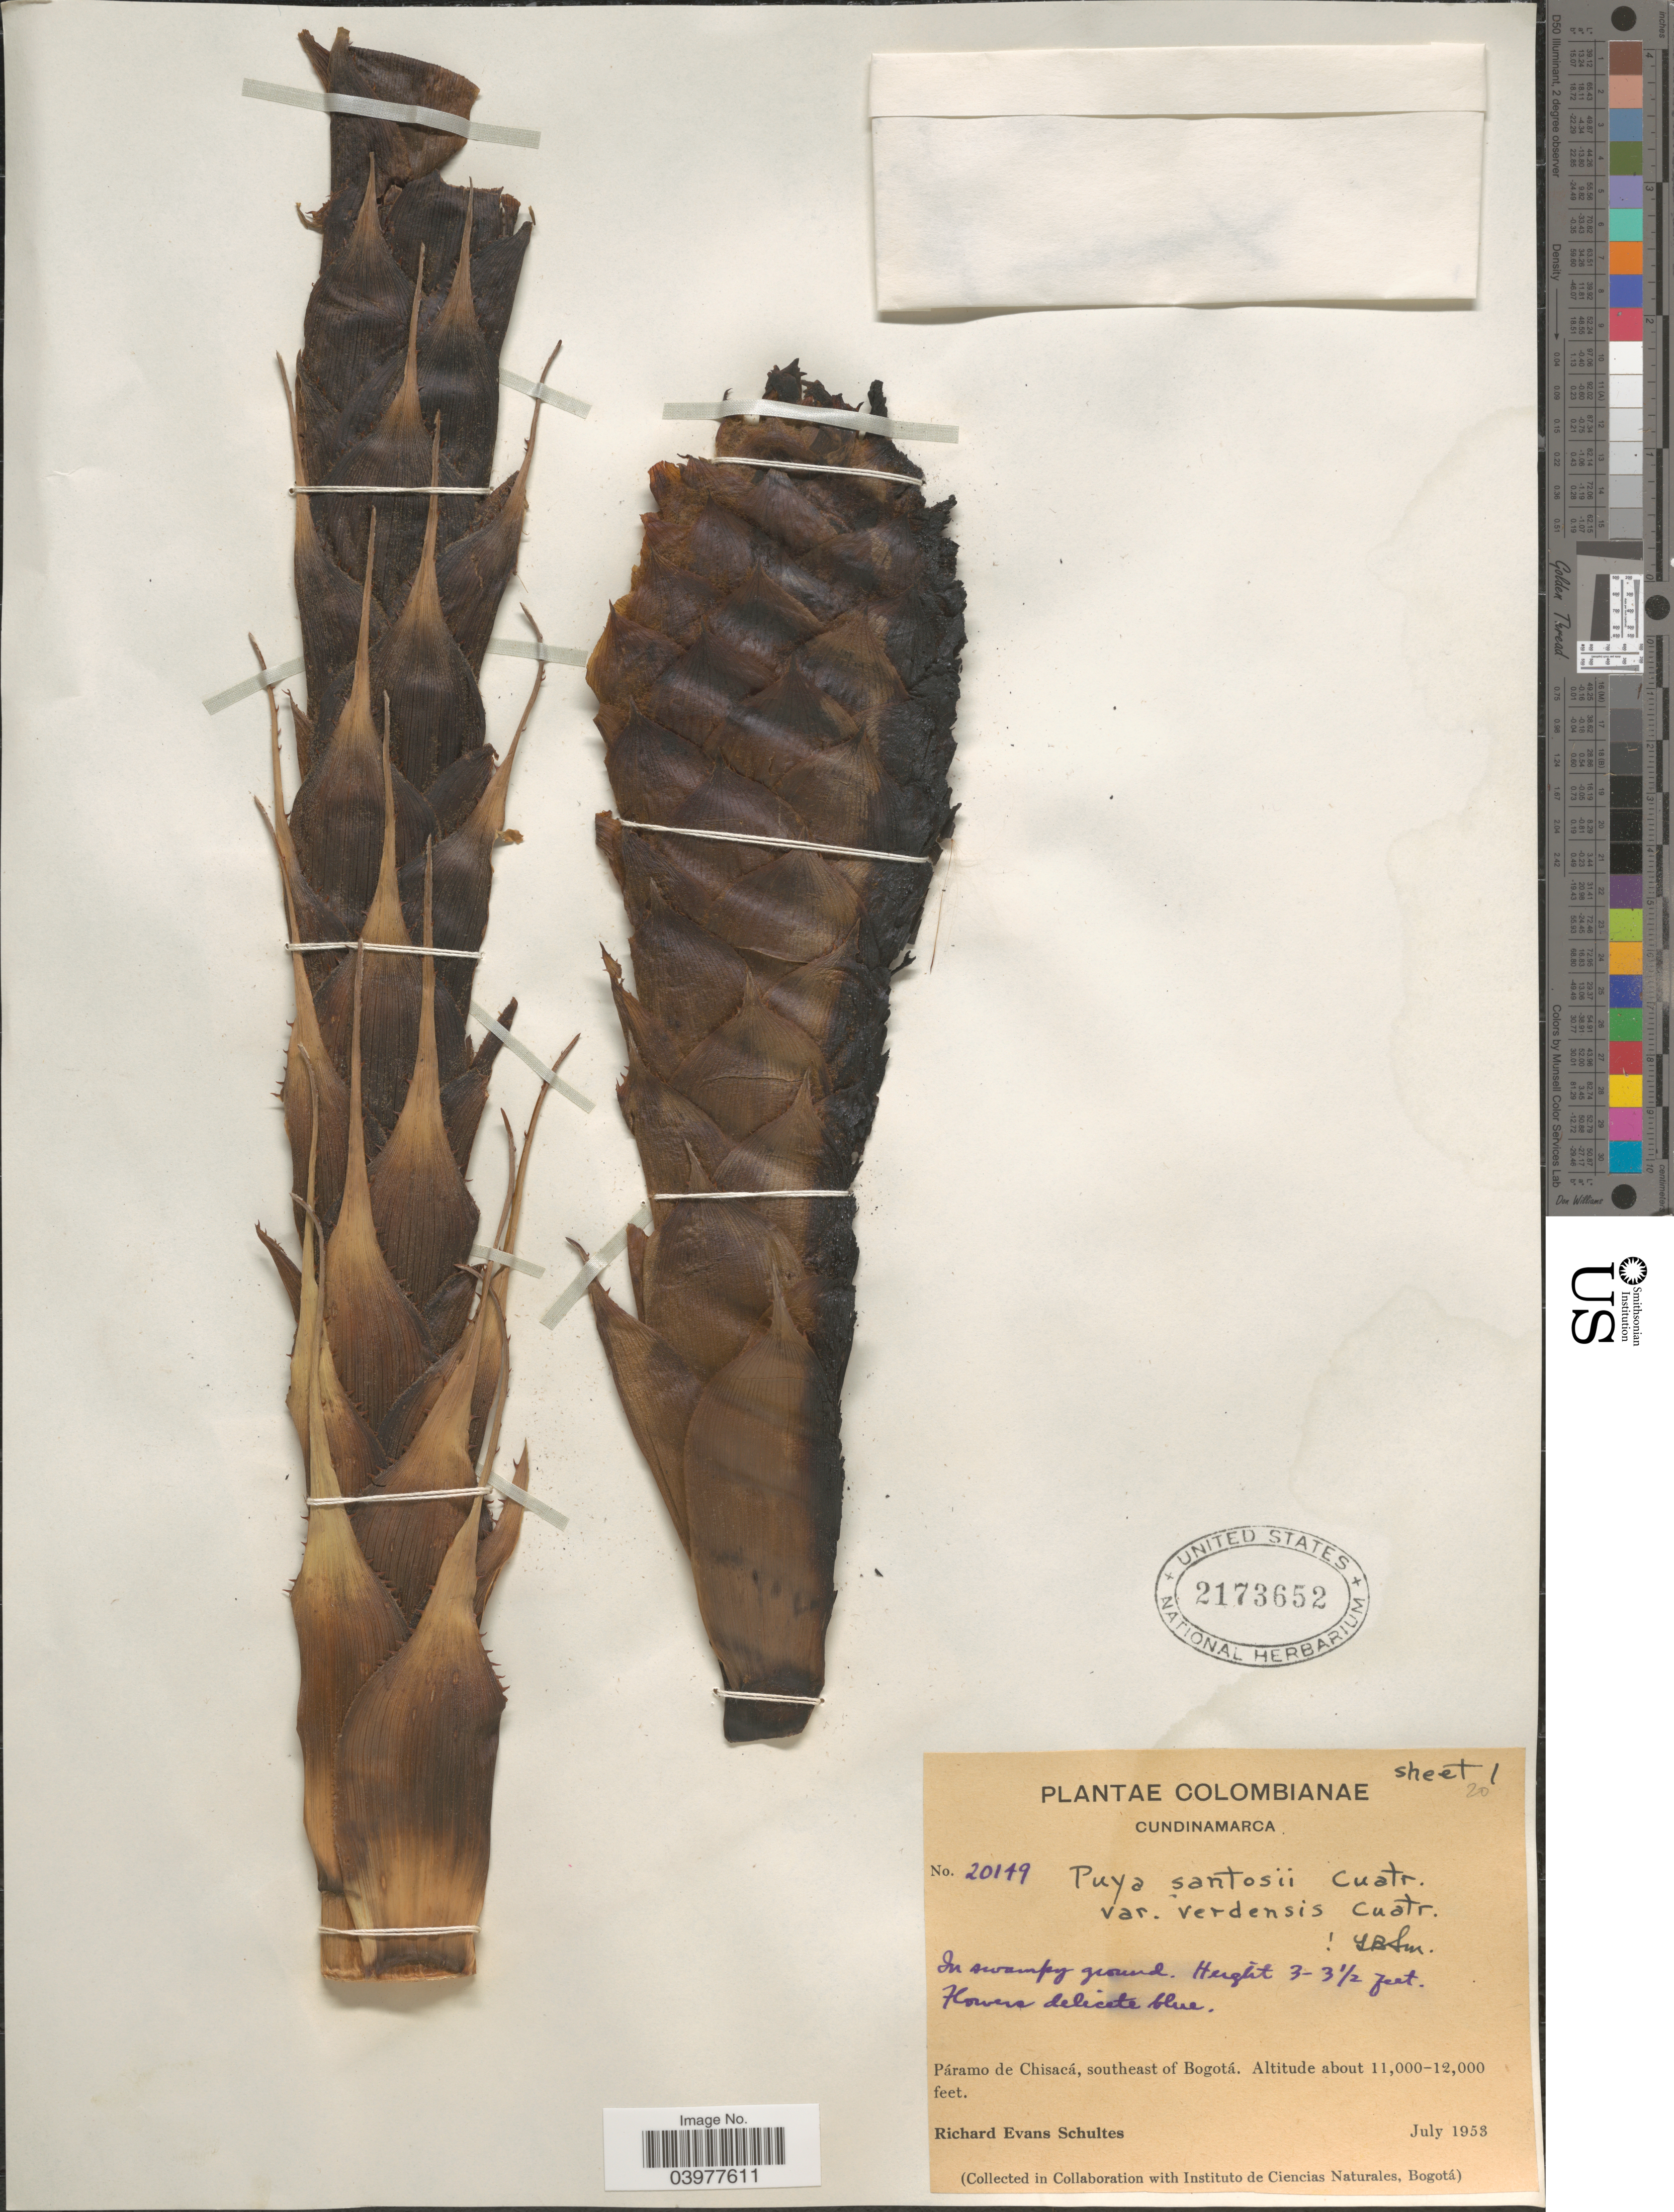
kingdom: Plantae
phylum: Tracheophyta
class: Liliopsida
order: Poales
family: Bromeliaceae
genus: Puya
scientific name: Puya santosii var. verdensis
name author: Cuatrec.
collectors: R. E. Schultes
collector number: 20149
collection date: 1953-07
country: Colombia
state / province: Cundinamarca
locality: Páramo de Chisacá, southeast of Bogotá.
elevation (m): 3353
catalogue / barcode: US 2173652